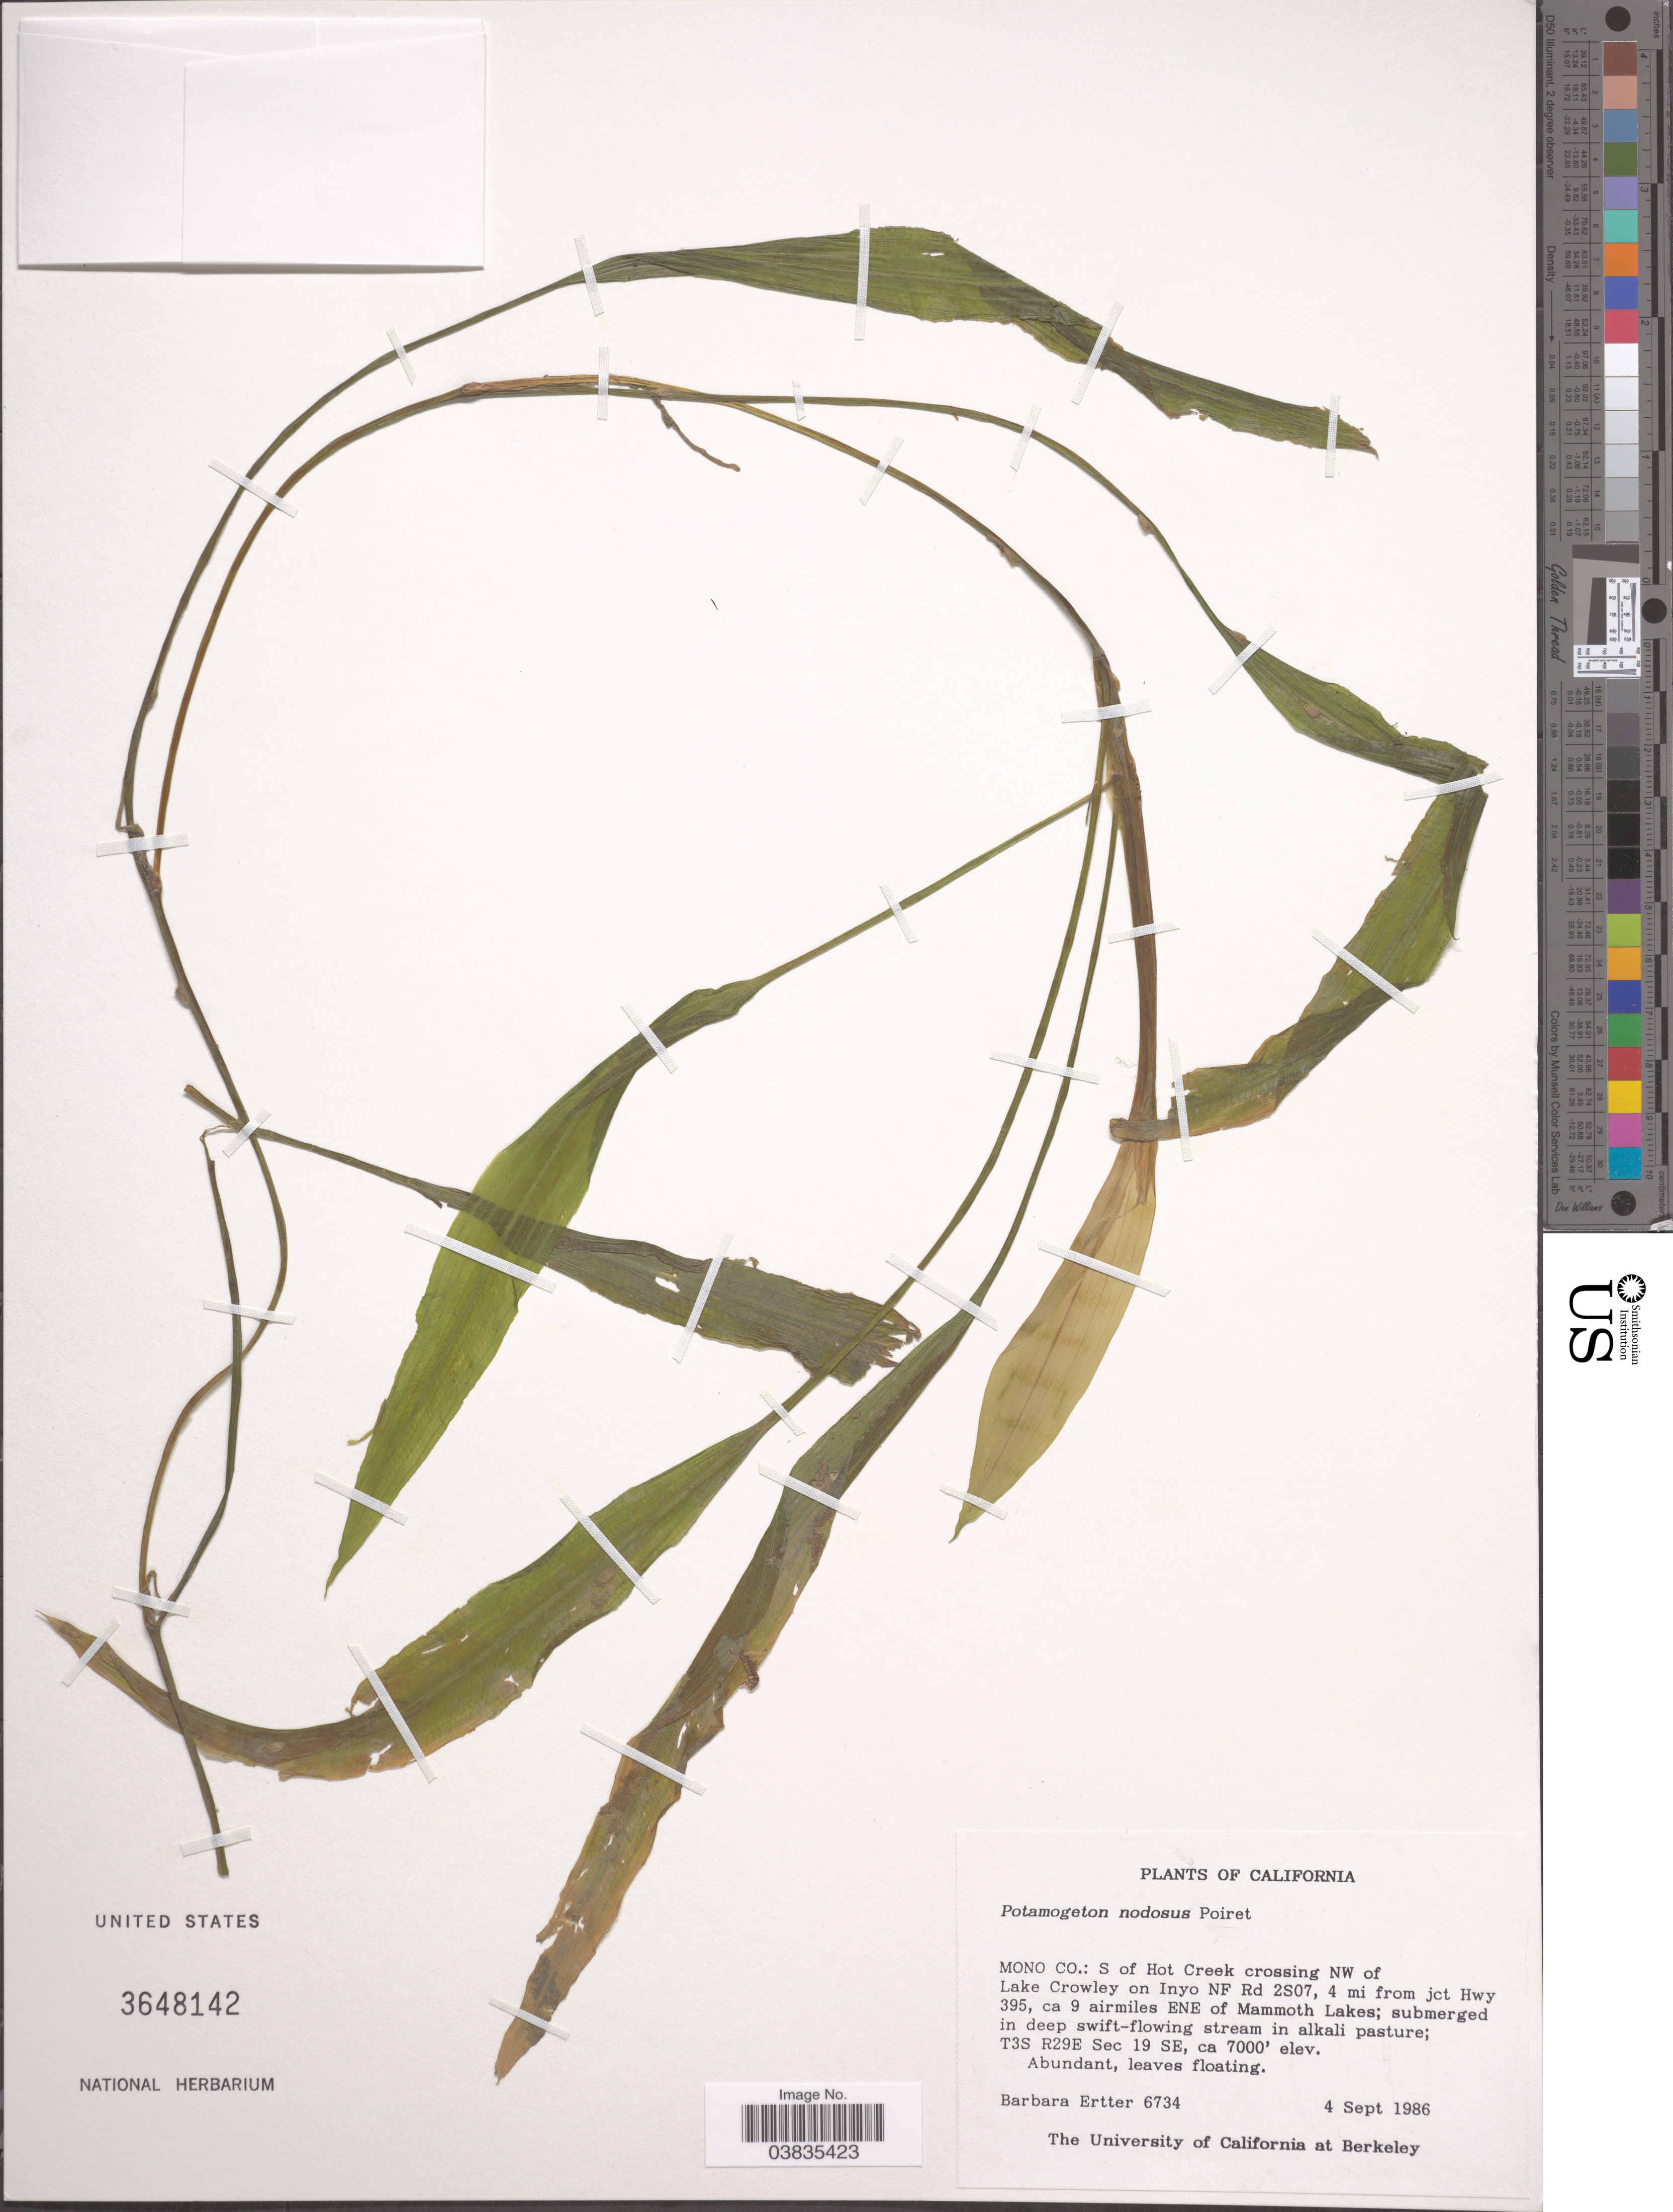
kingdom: Plantae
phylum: Tracheophyta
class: Liliopsida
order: Alismatales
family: Potamogetonaceae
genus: Potamogeton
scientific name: Potamogeton nodosus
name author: Poir.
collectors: B. Ertter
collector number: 6734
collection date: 1986-09-04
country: United States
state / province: California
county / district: Mono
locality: Mono Co.: S of Hot Creek crossing NW of Lake Crowley on Inyo NF Rd 2S07, 4 mi from jct Hwy 395, ca 9 airmiles ENE of Mammoth Lakes; submerged in deep swift-flowing stream in alkali pasture; T3S R29E Sec 19 SE.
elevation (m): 2134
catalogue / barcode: US 3648142